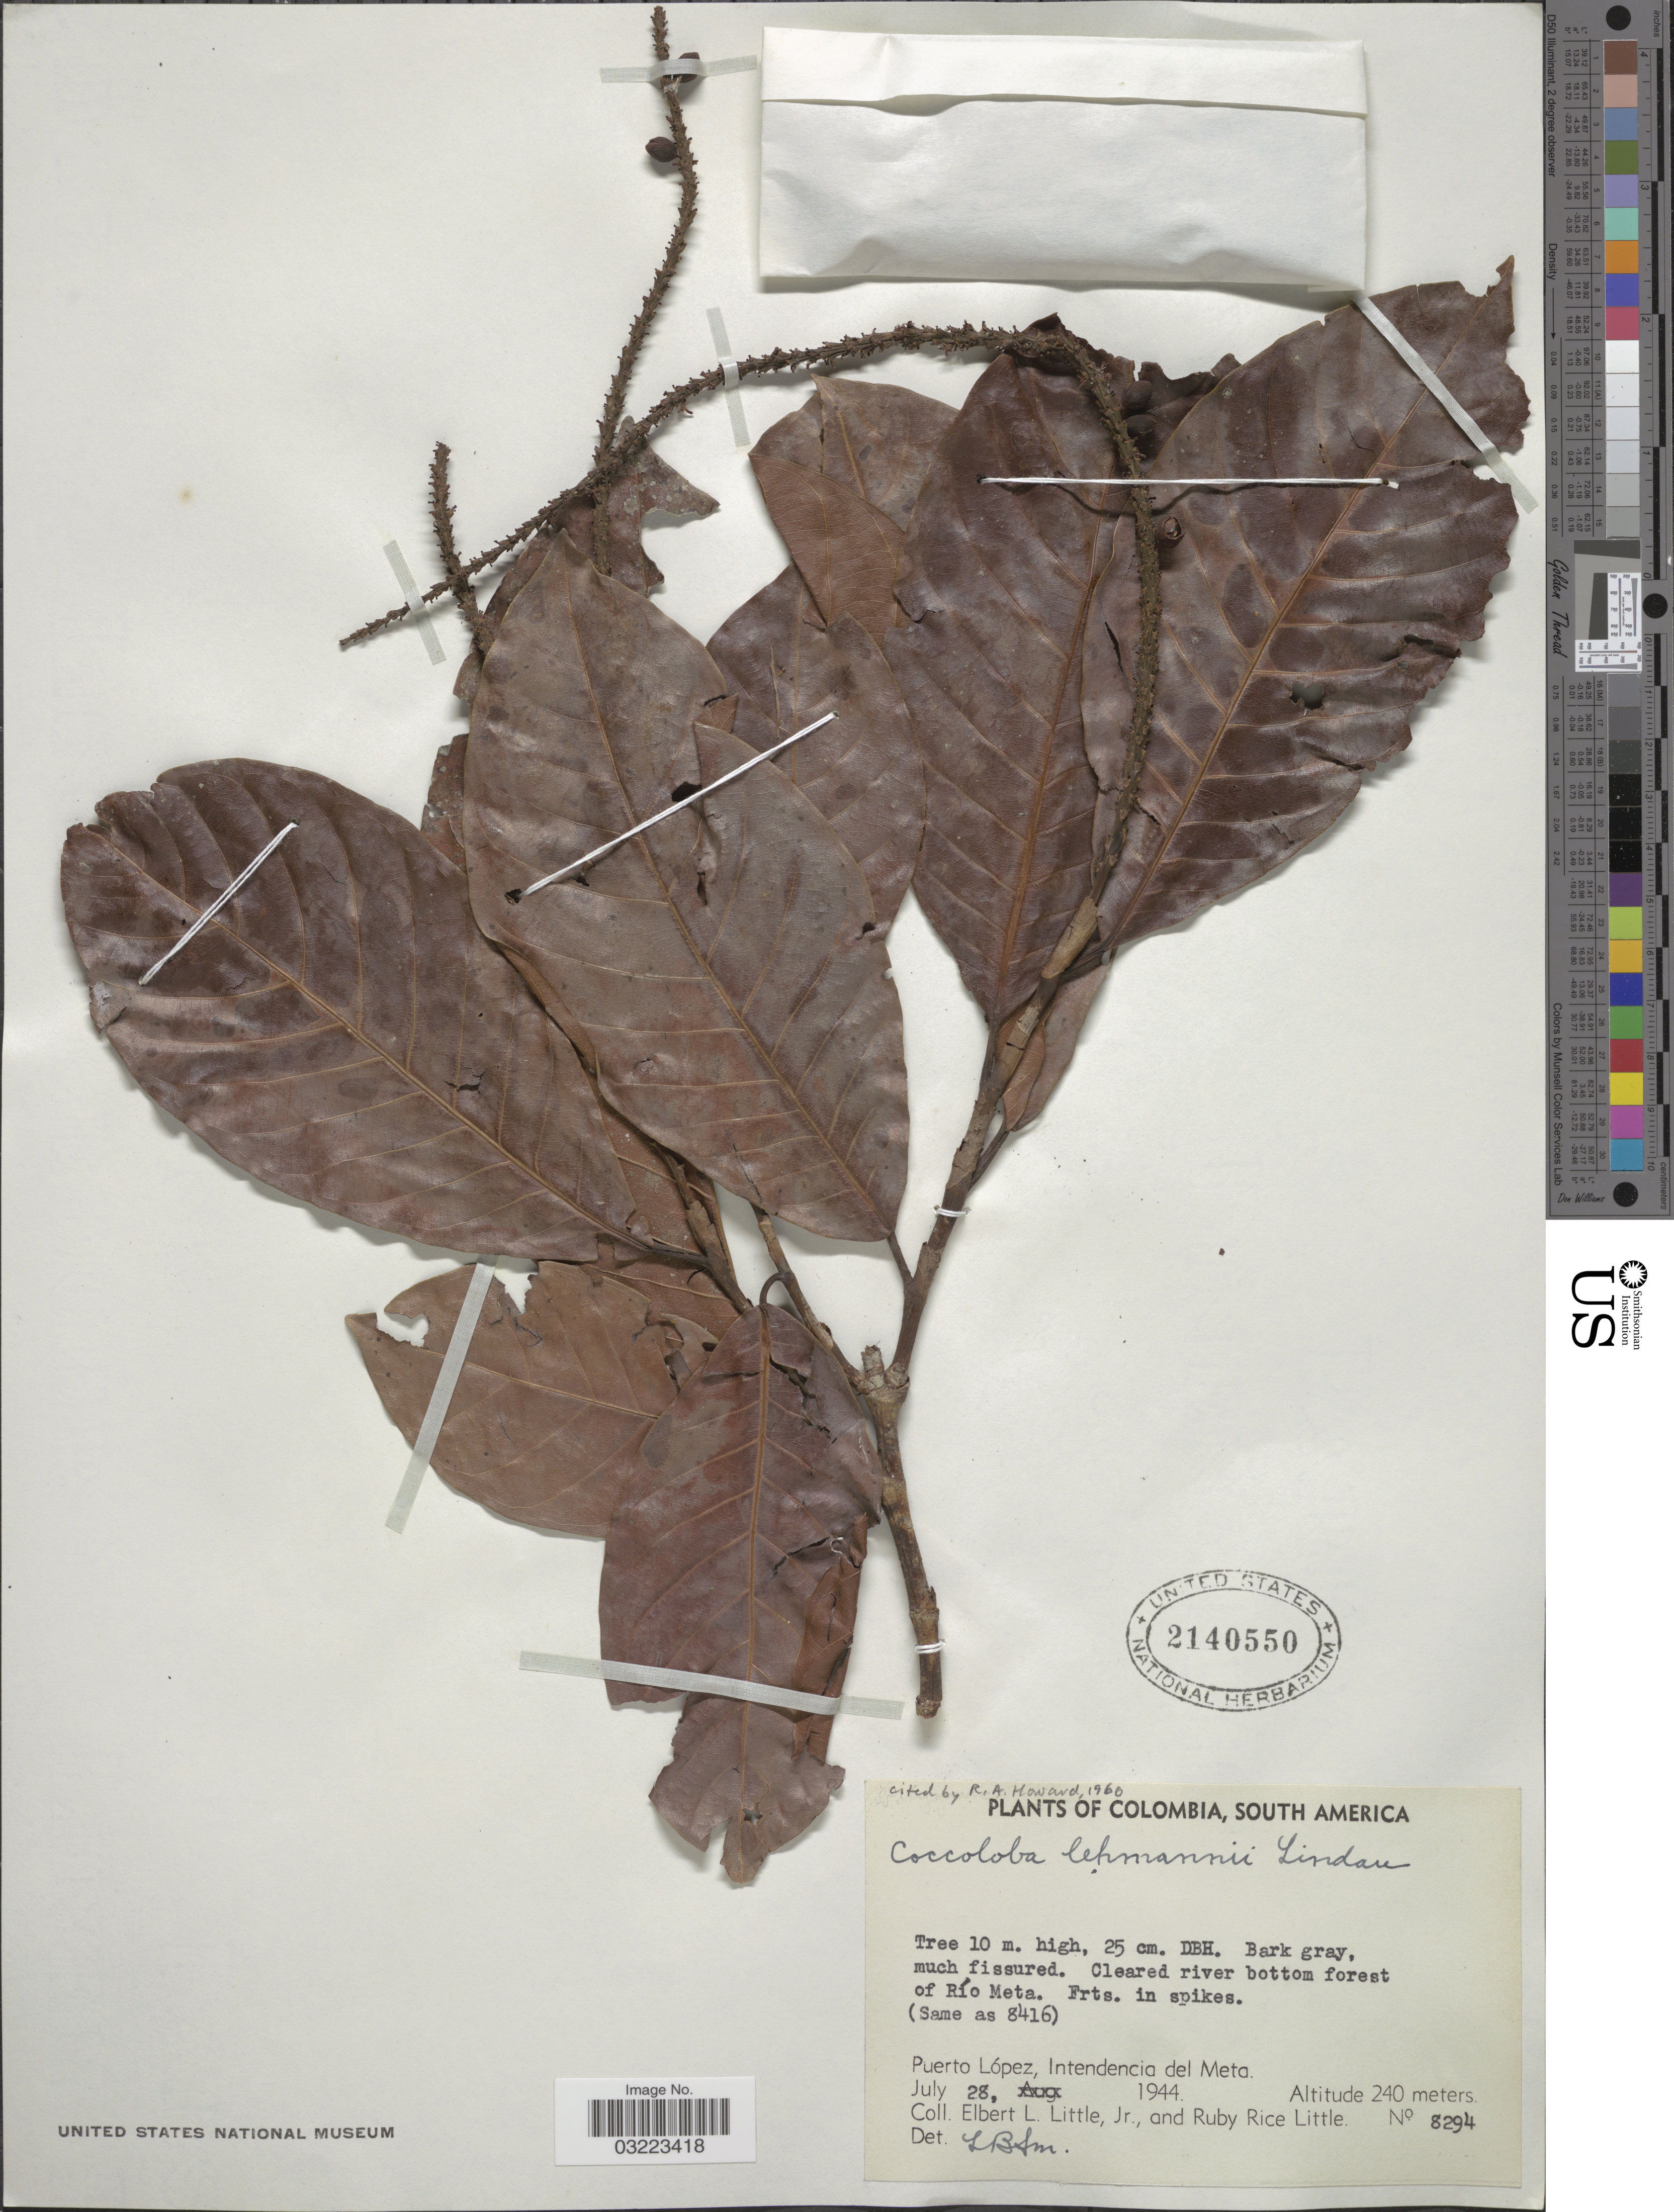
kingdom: Plantae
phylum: Tracheophyta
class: Magnoliopsida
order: Caryophyllales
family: Polygonaceae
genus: Coccoloba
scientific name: Coccoloba lehmannii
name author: Lindau ex Hieron.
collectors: E. L. Little & R. R. Little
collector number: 8294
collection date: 1944-07-28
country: Colombia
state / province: Meta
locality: Cleared river bottom forest of Río Meta. Puerto López, Intendencia del Meta.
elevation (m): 240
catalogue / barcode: US 2140550